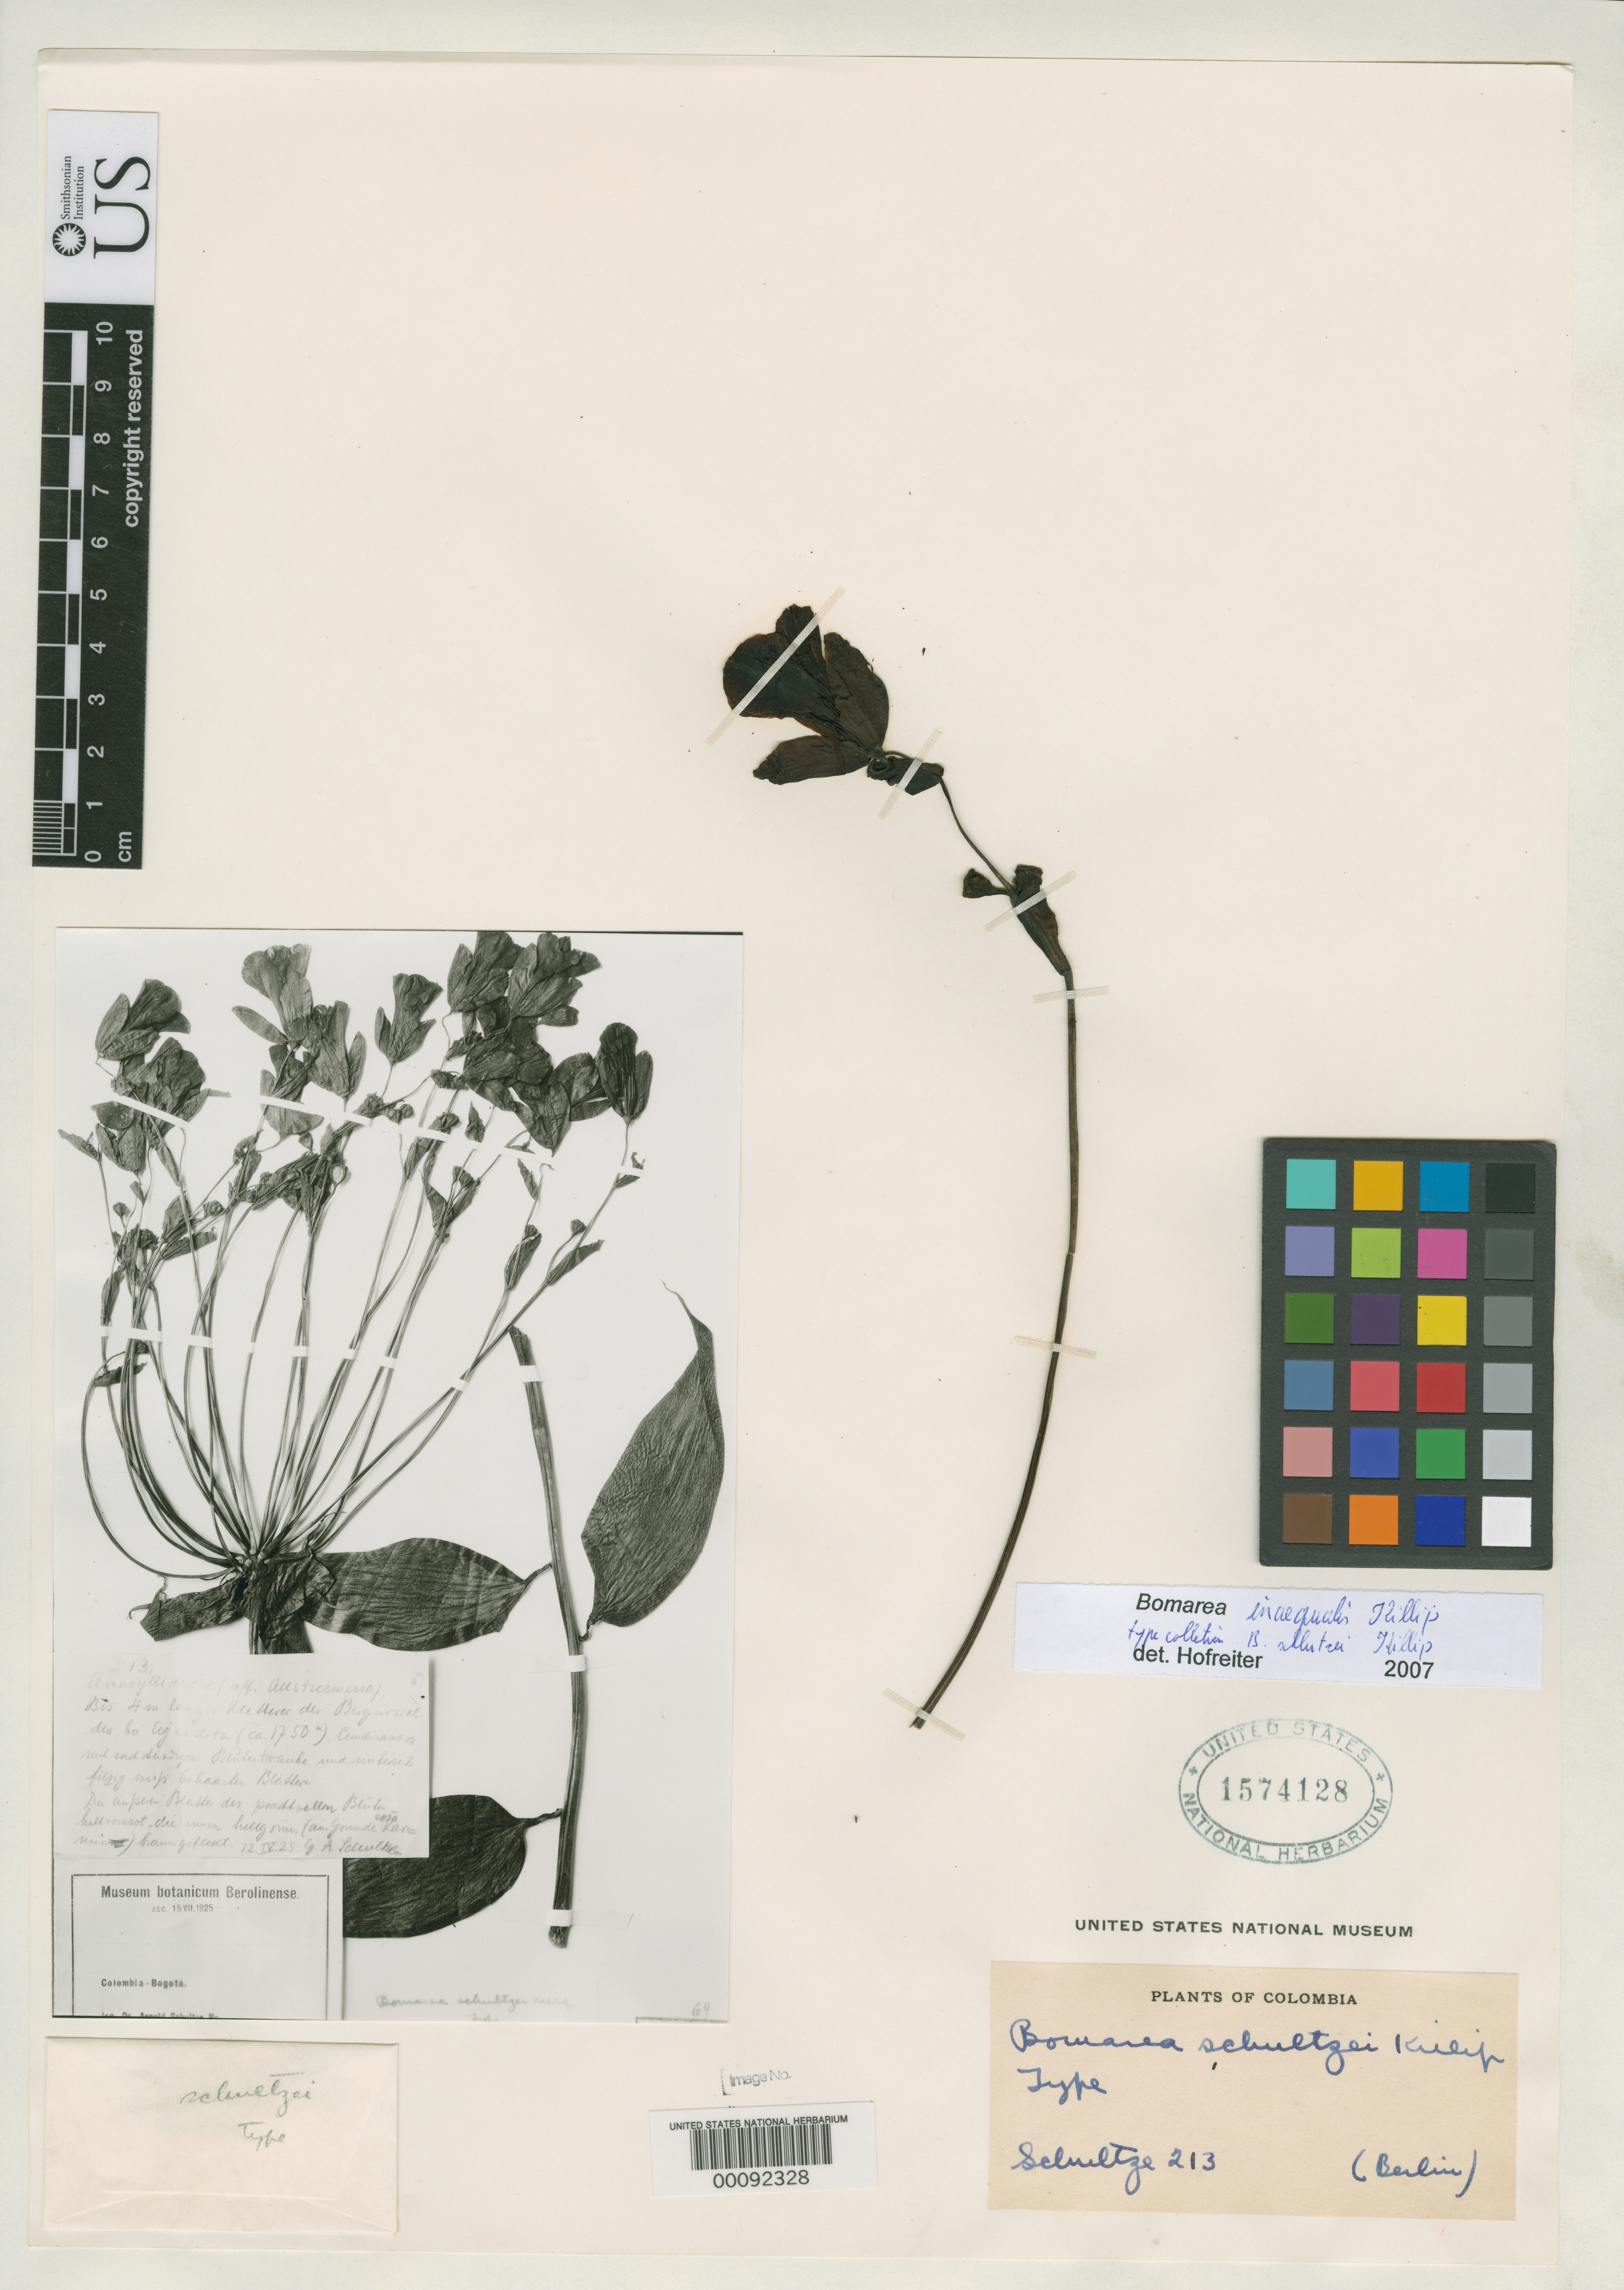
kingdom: Plantae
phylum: Tracheophyta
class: Liliopsida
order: Liliales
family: Alstroemeriaceae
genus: Bomarea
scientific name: Bomarea schultzei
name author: Killip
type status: Isotype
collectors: A. Schultze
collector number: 213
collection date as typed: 12 Apr 1925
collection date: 1925-04-12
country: Colombia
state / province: Cundinamarca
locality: Aguadita.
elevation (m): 1750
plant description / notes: Photograph and fragment of type collection ex herb. Berlin.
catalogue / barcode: US 1574128